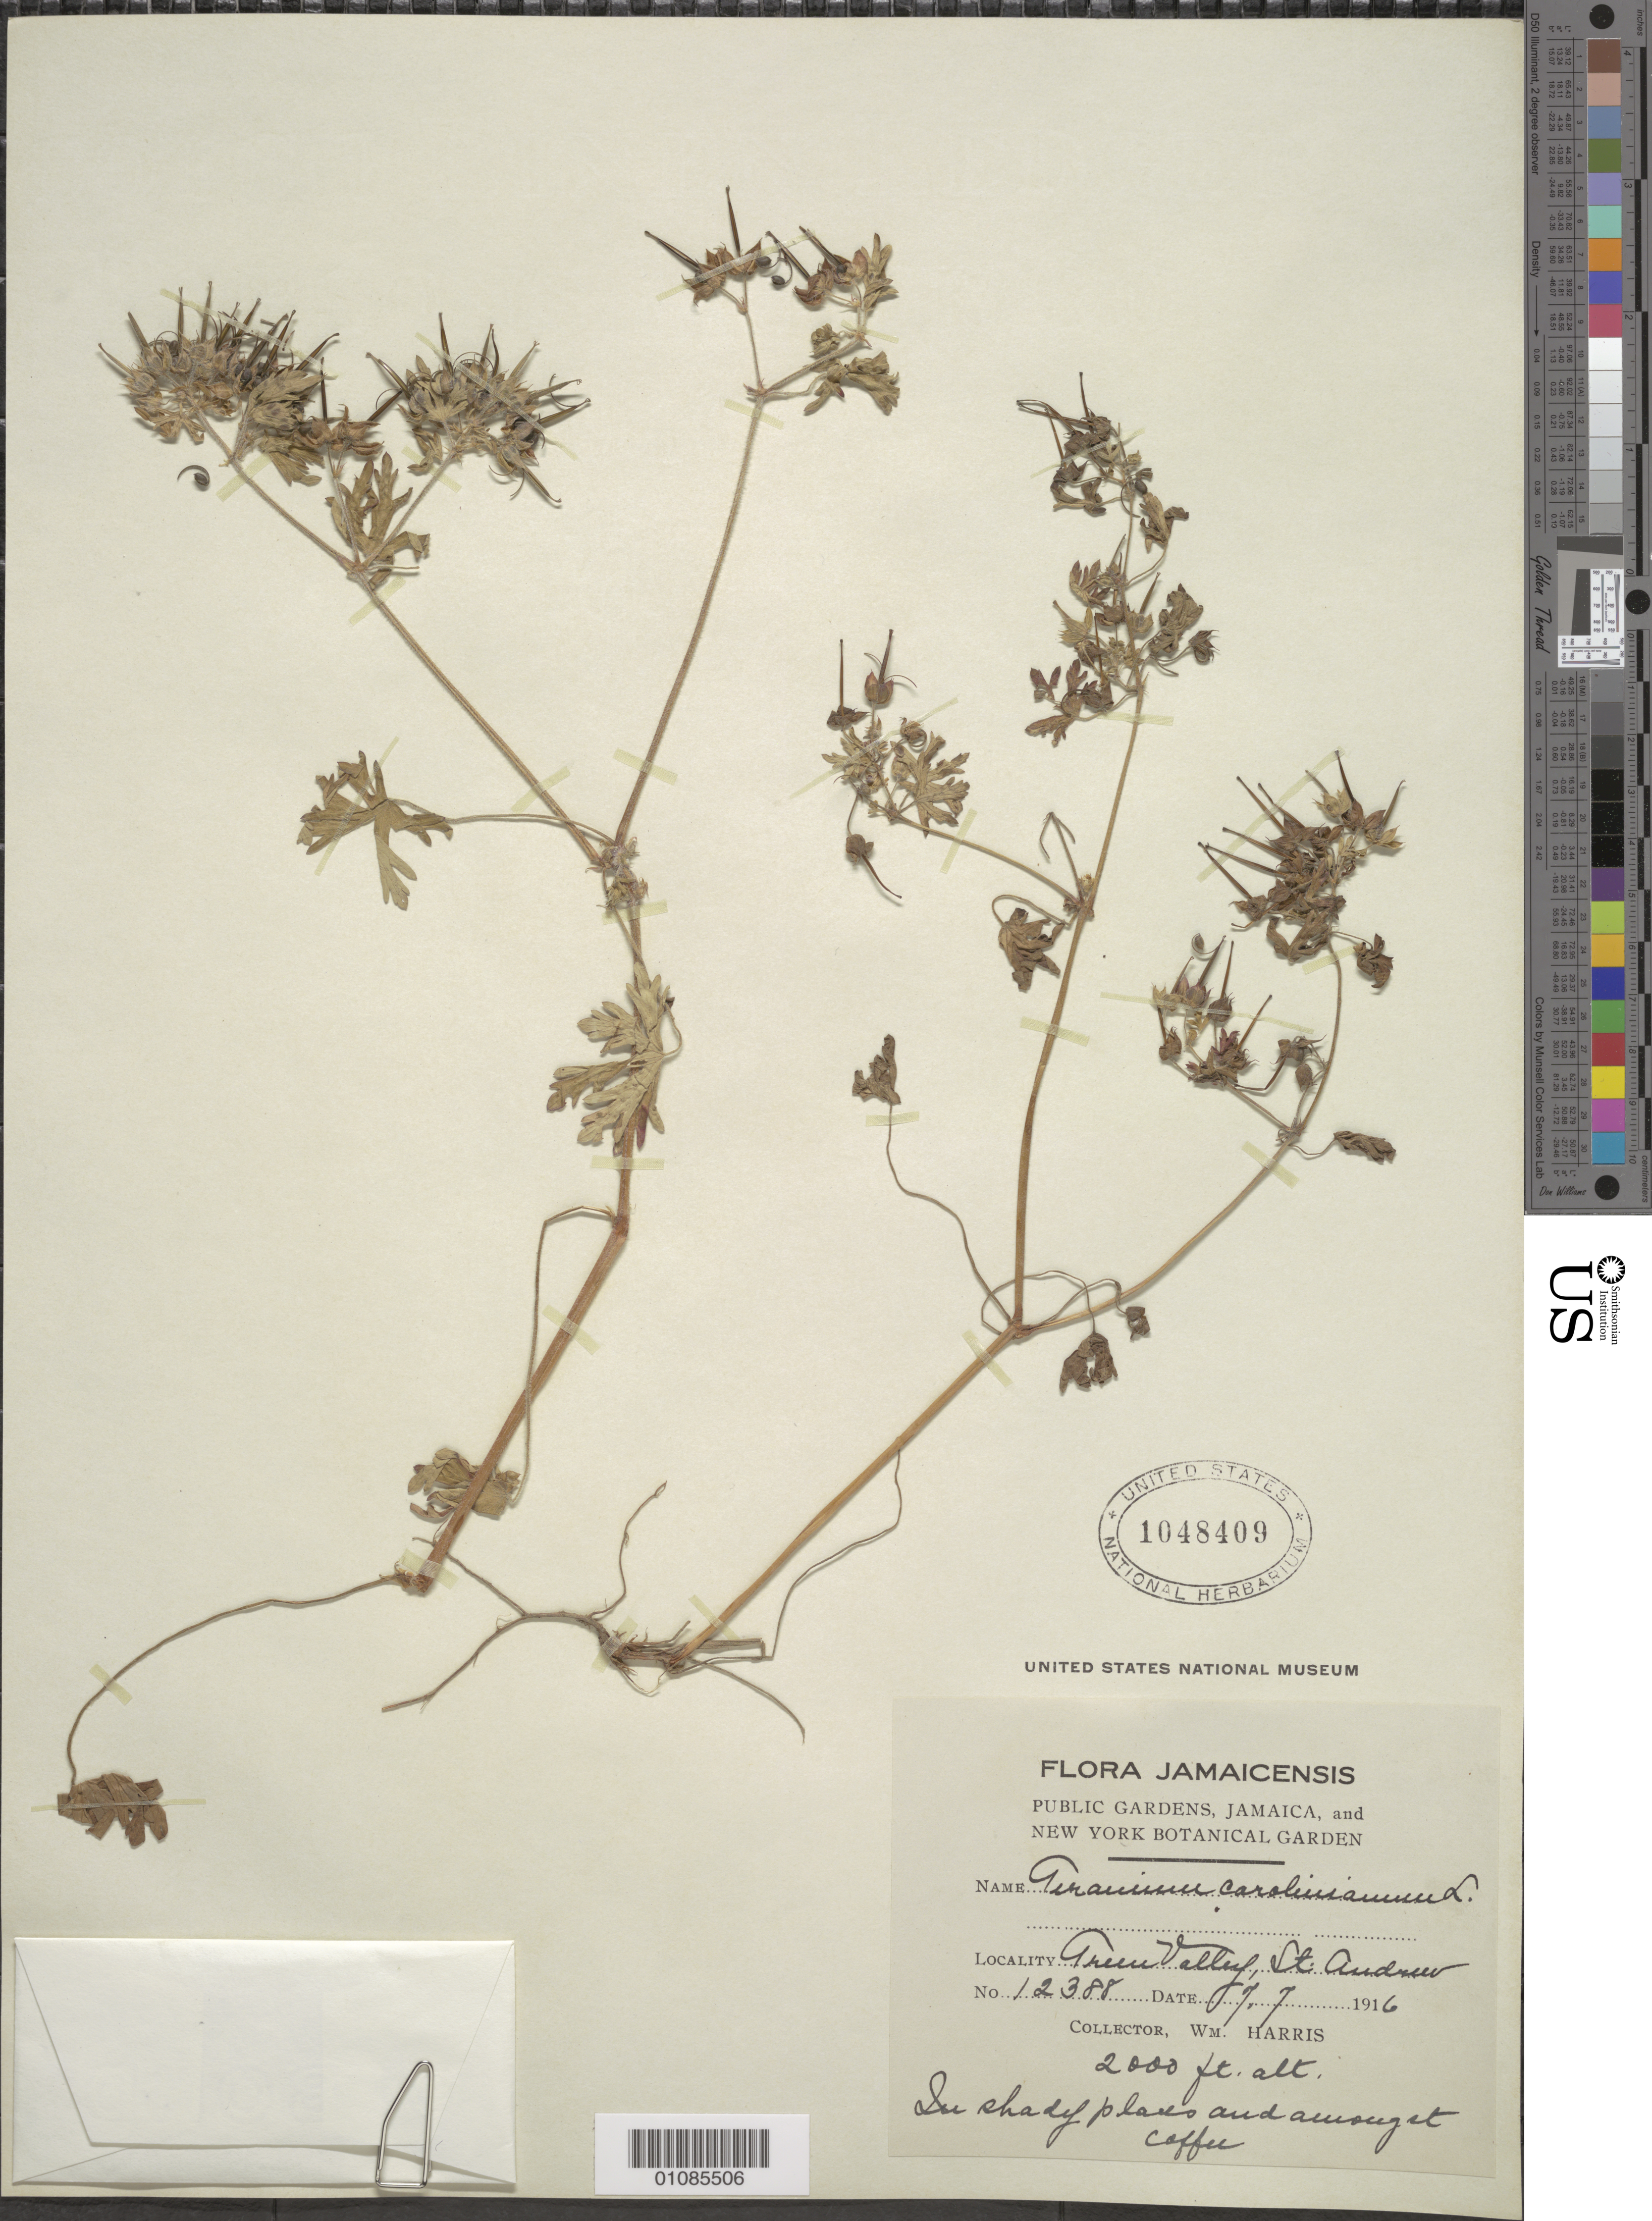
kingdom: Plantae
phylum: Tracheophyta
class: Magnoliopsida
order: Geraniales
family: Geraniaceae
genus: Geranium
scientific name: Geranium carolinianum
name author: L.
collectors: W. Harris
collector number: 12388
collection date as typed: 09 Sep 1916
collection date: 1916-09-09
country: Jamaica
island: Jamaica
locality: Green Valley, St. audieer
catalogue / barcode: US 1048409